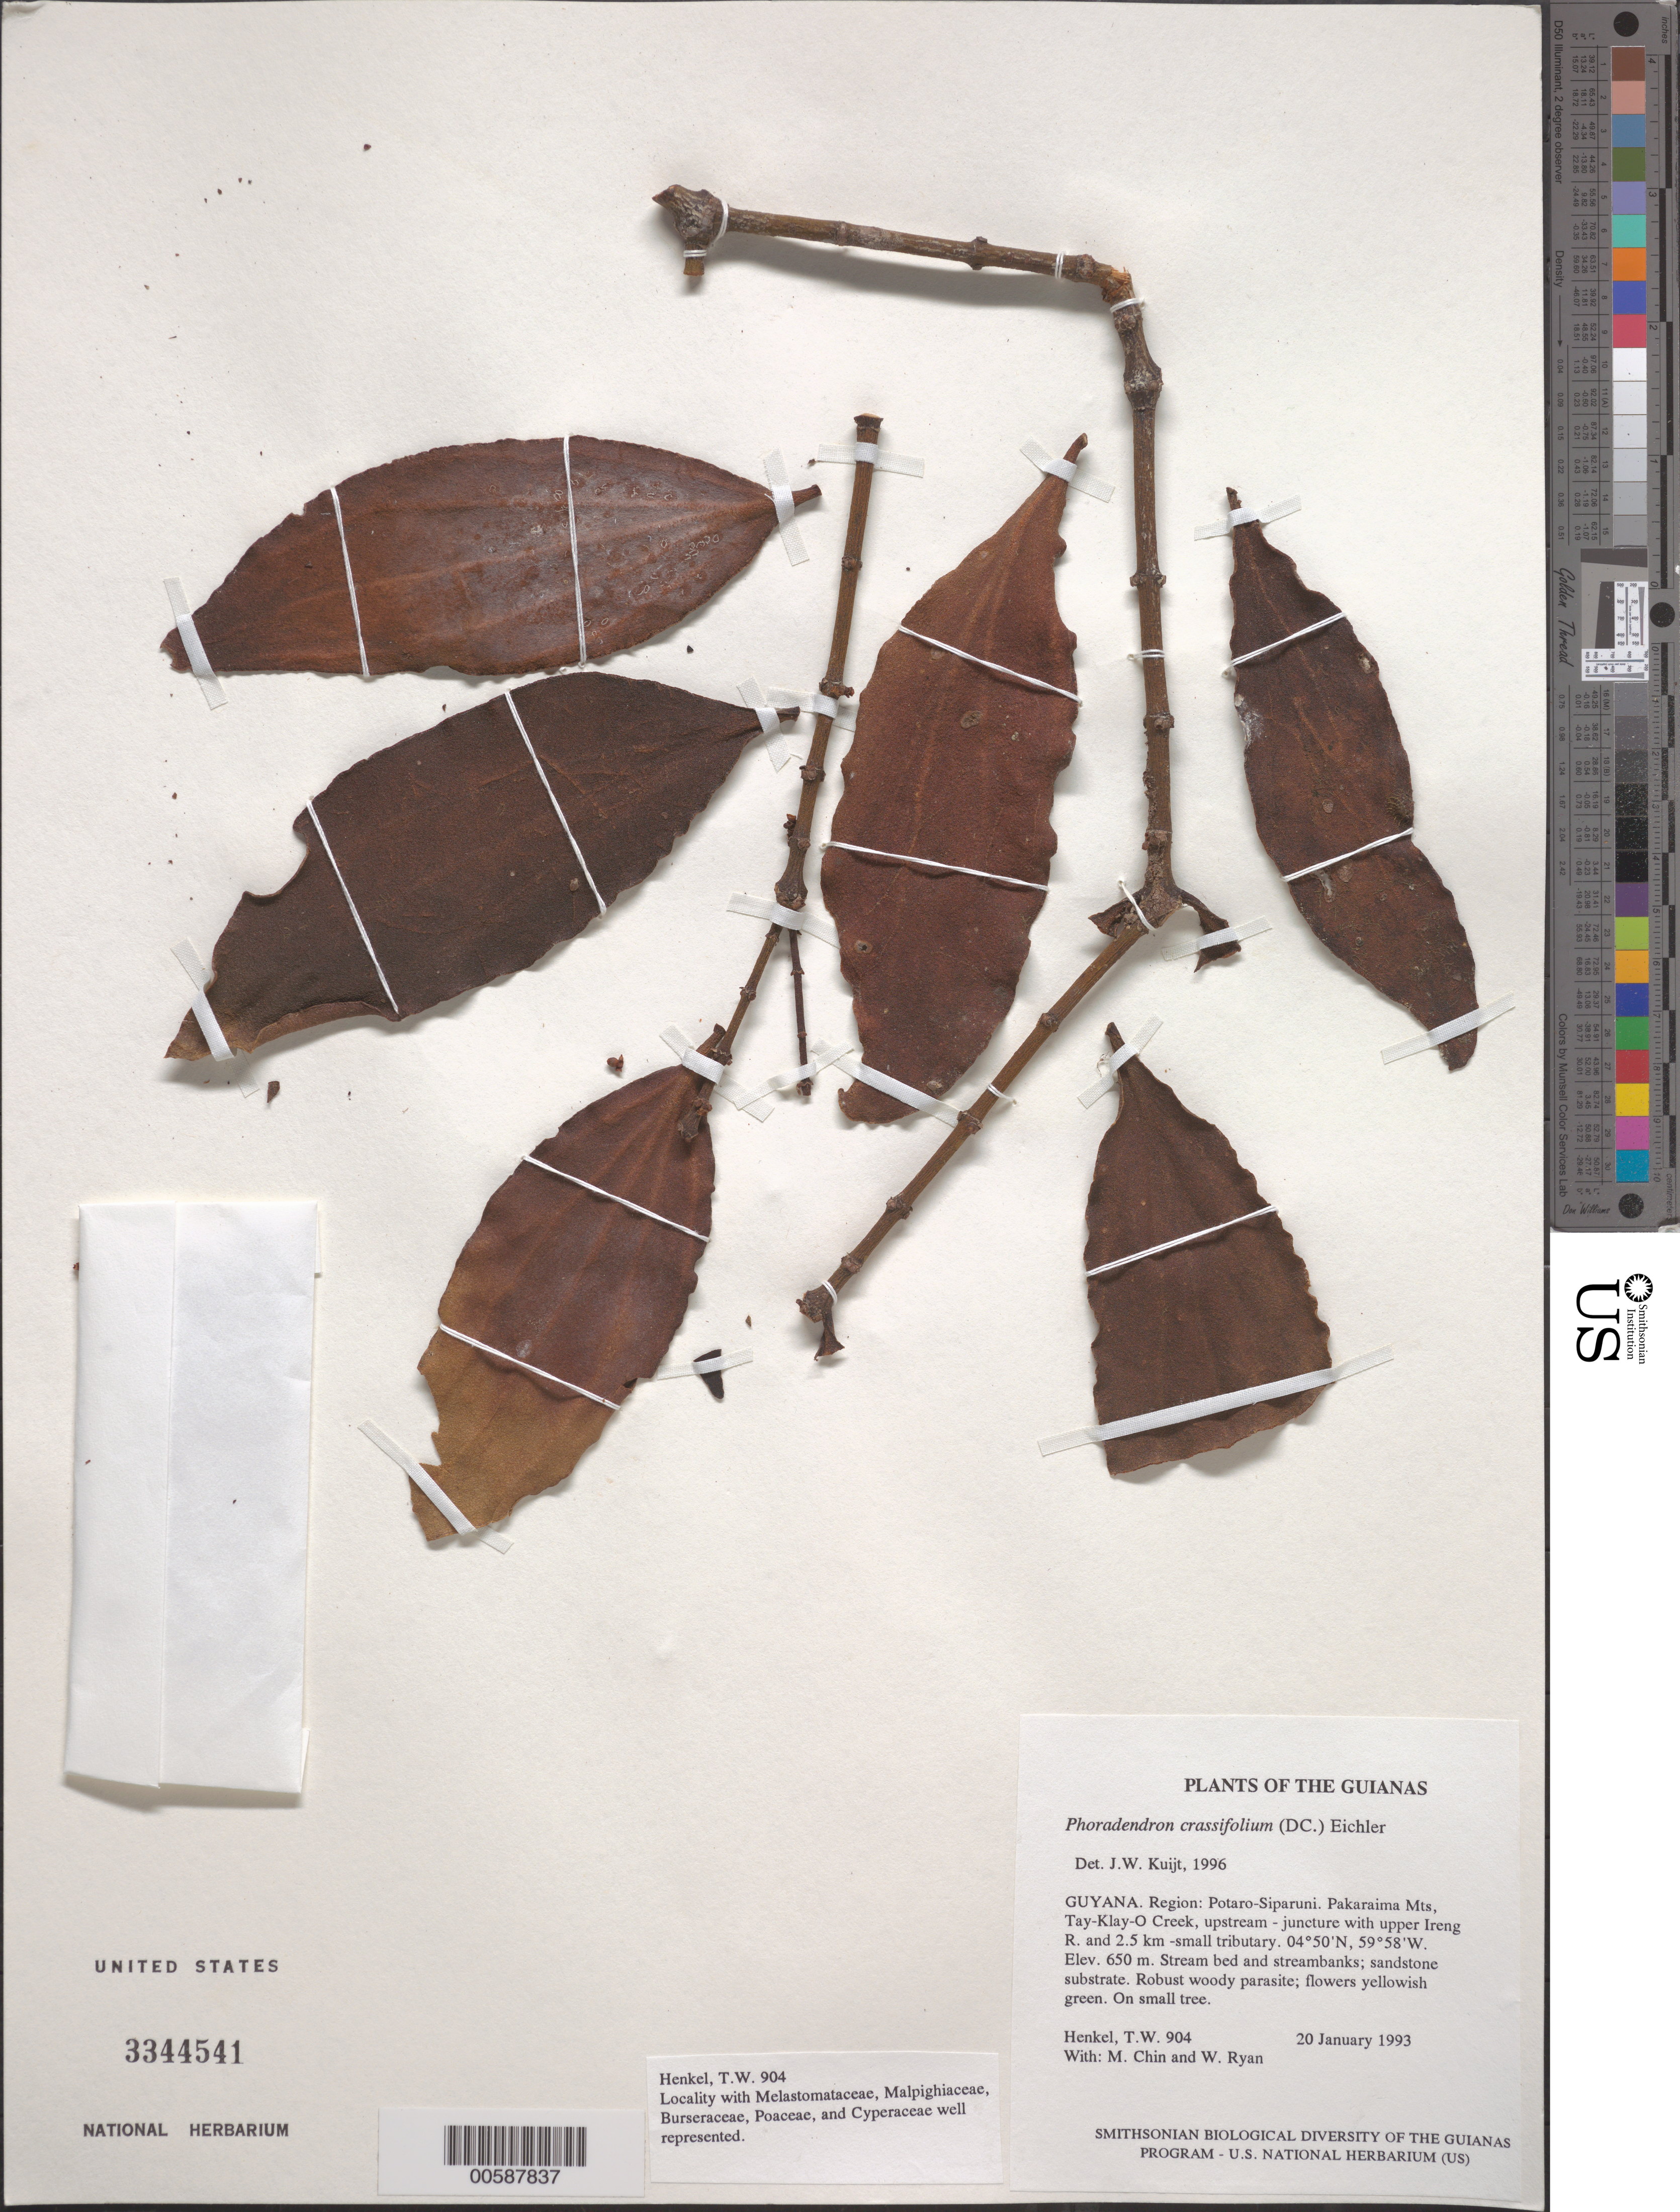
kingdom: Plantae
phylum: Tracheophyta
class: Magnoliopsida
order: Santalales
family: Viscaceae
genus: Phoradendron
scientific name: Phoradendron crassifolium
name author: (Pohl ex DC.) Eichler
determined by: Kuijt, Job, (CANADA)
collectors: T. Henkel, M. Chin & W. Ryan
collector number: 904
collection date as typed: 20 January 1993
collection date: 1993-01-20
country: Guyana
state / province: Potaro-Siparuni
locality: Pakaraima Mts, Tay-Klay-O Creek, upstream - juncture with upper Ireng R. and 2.5 km -small tributary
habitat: Stream bed and streambanks; sandstone substrate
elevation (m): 650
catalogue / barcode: US 3344541